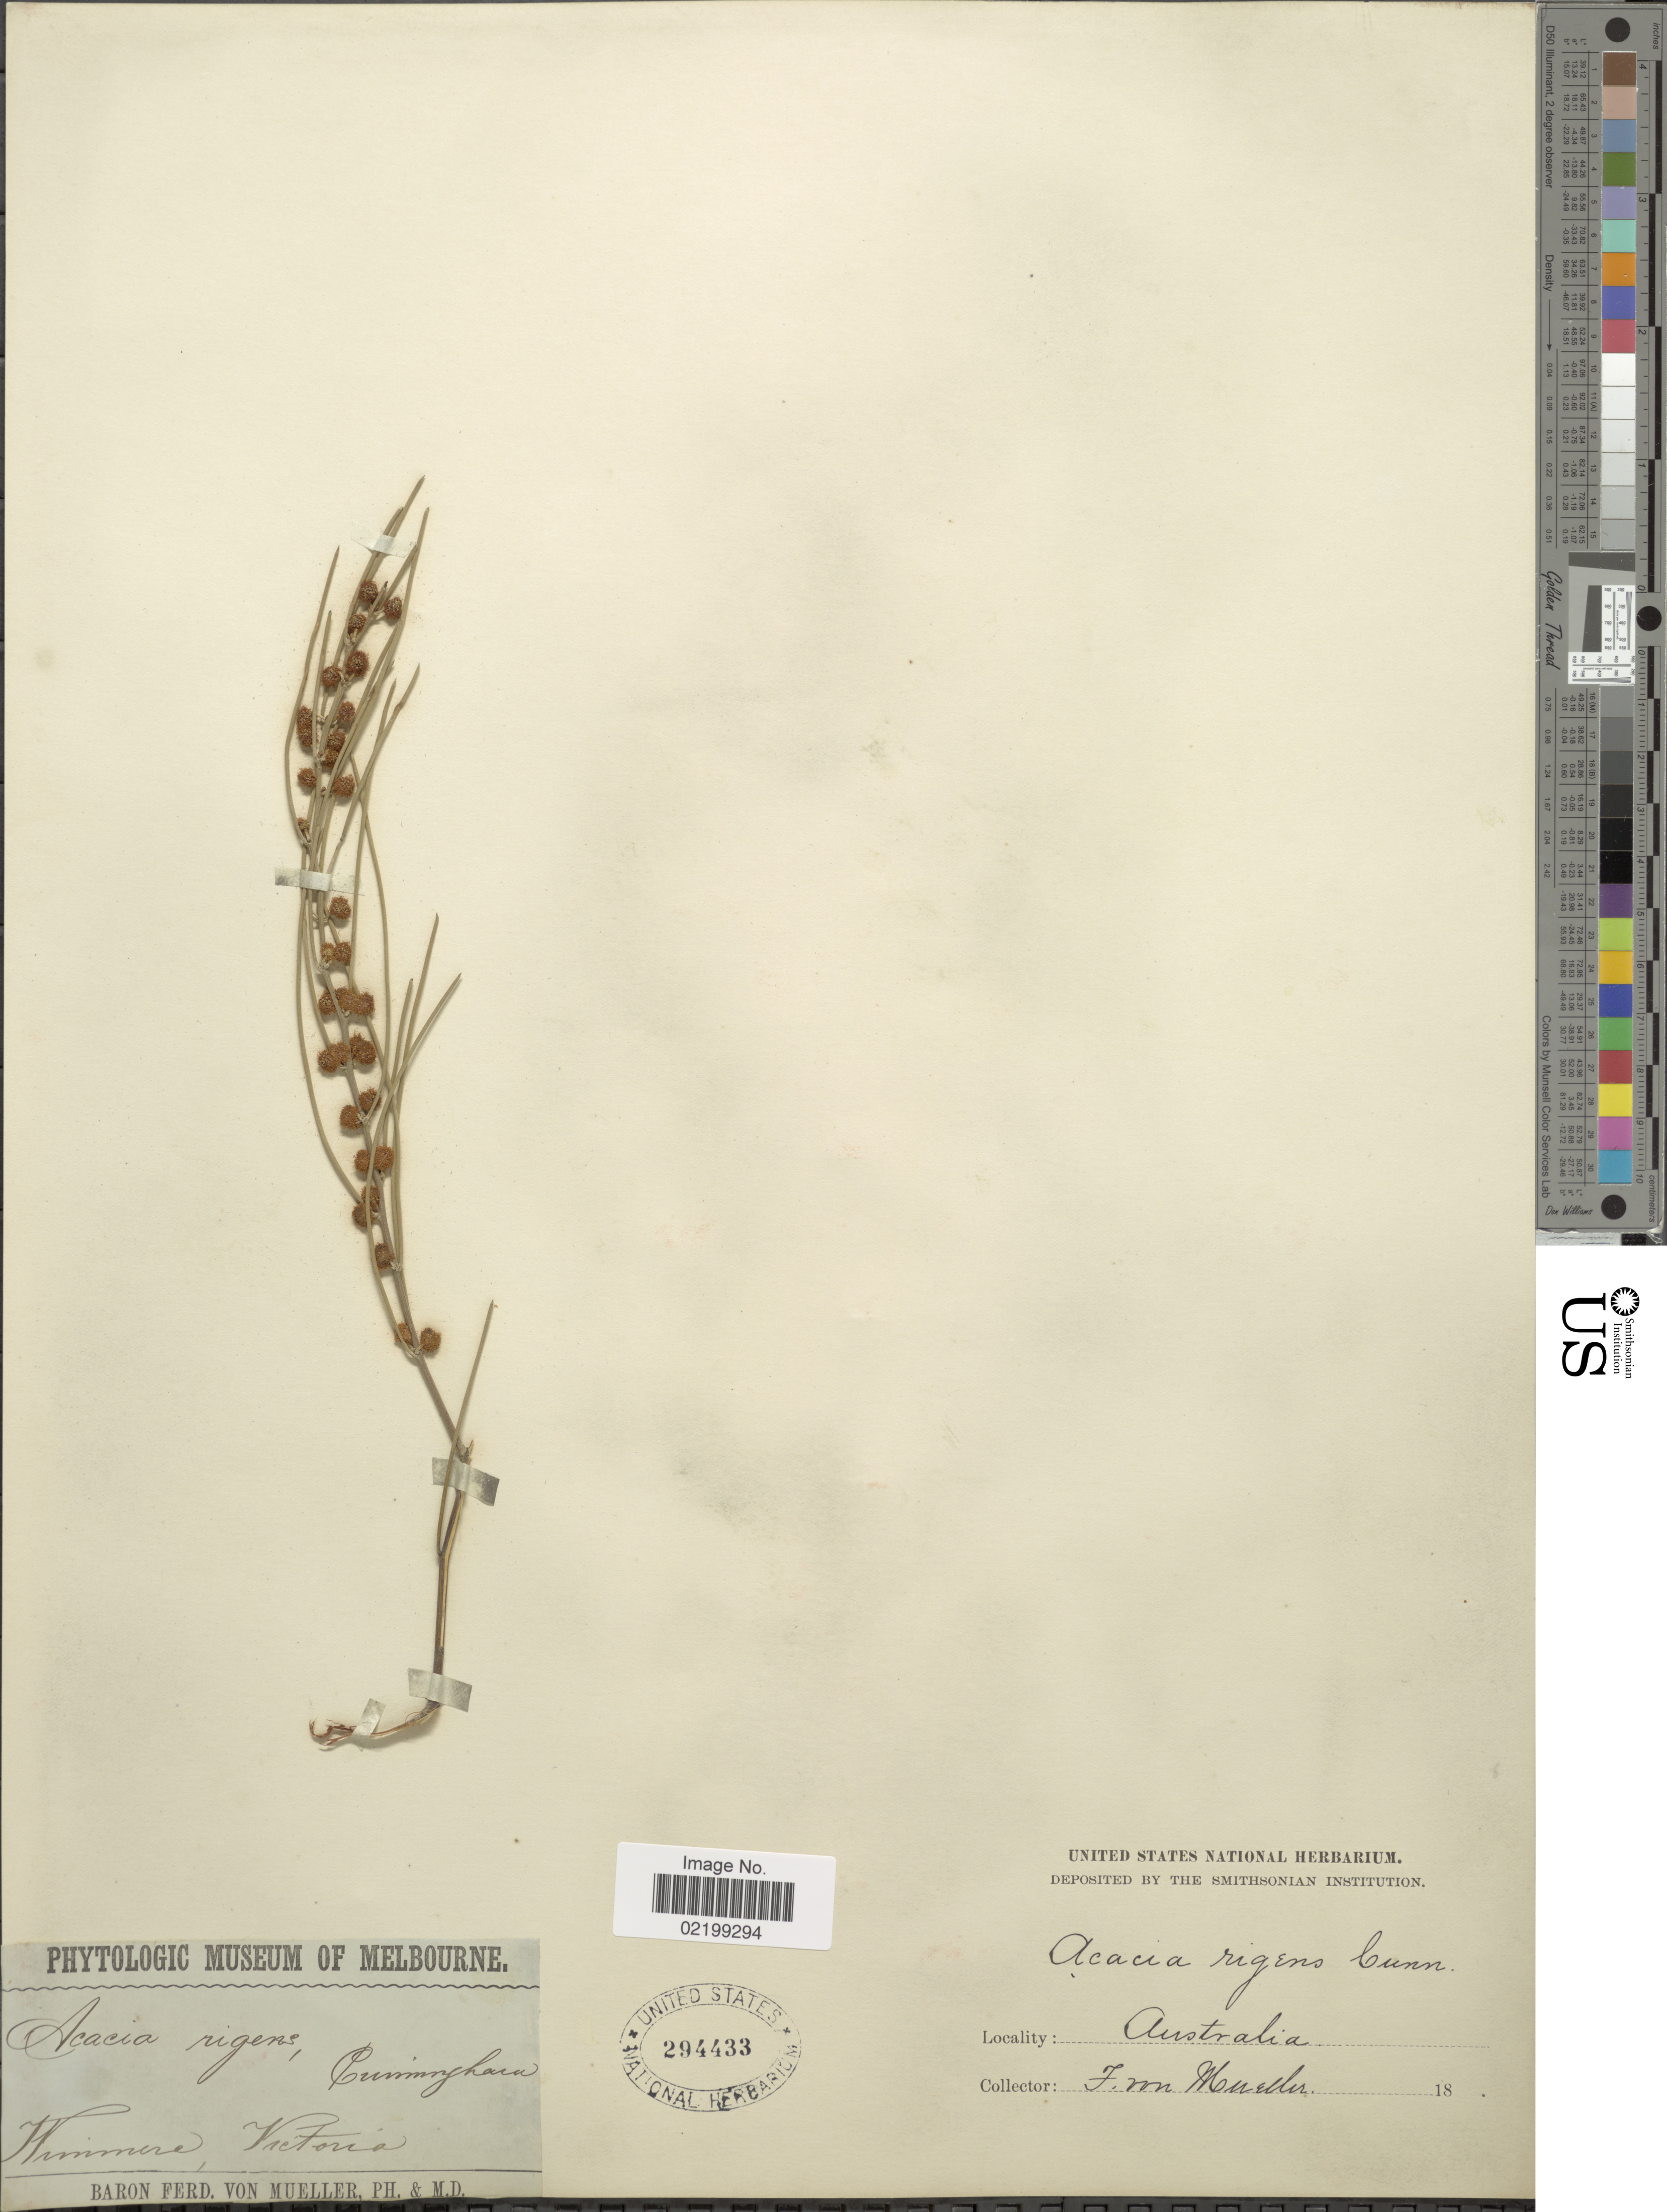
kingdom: Plantae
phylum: Tracheophyta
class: Magnoliopsida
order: Fabales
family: Fabaceae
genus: Acacia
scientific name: Acacia rigens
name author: G. Don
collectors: F. von Mueller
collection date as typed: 18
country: Australia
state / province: Victoria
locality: Wimmera, Victoria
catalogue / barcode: US 294433